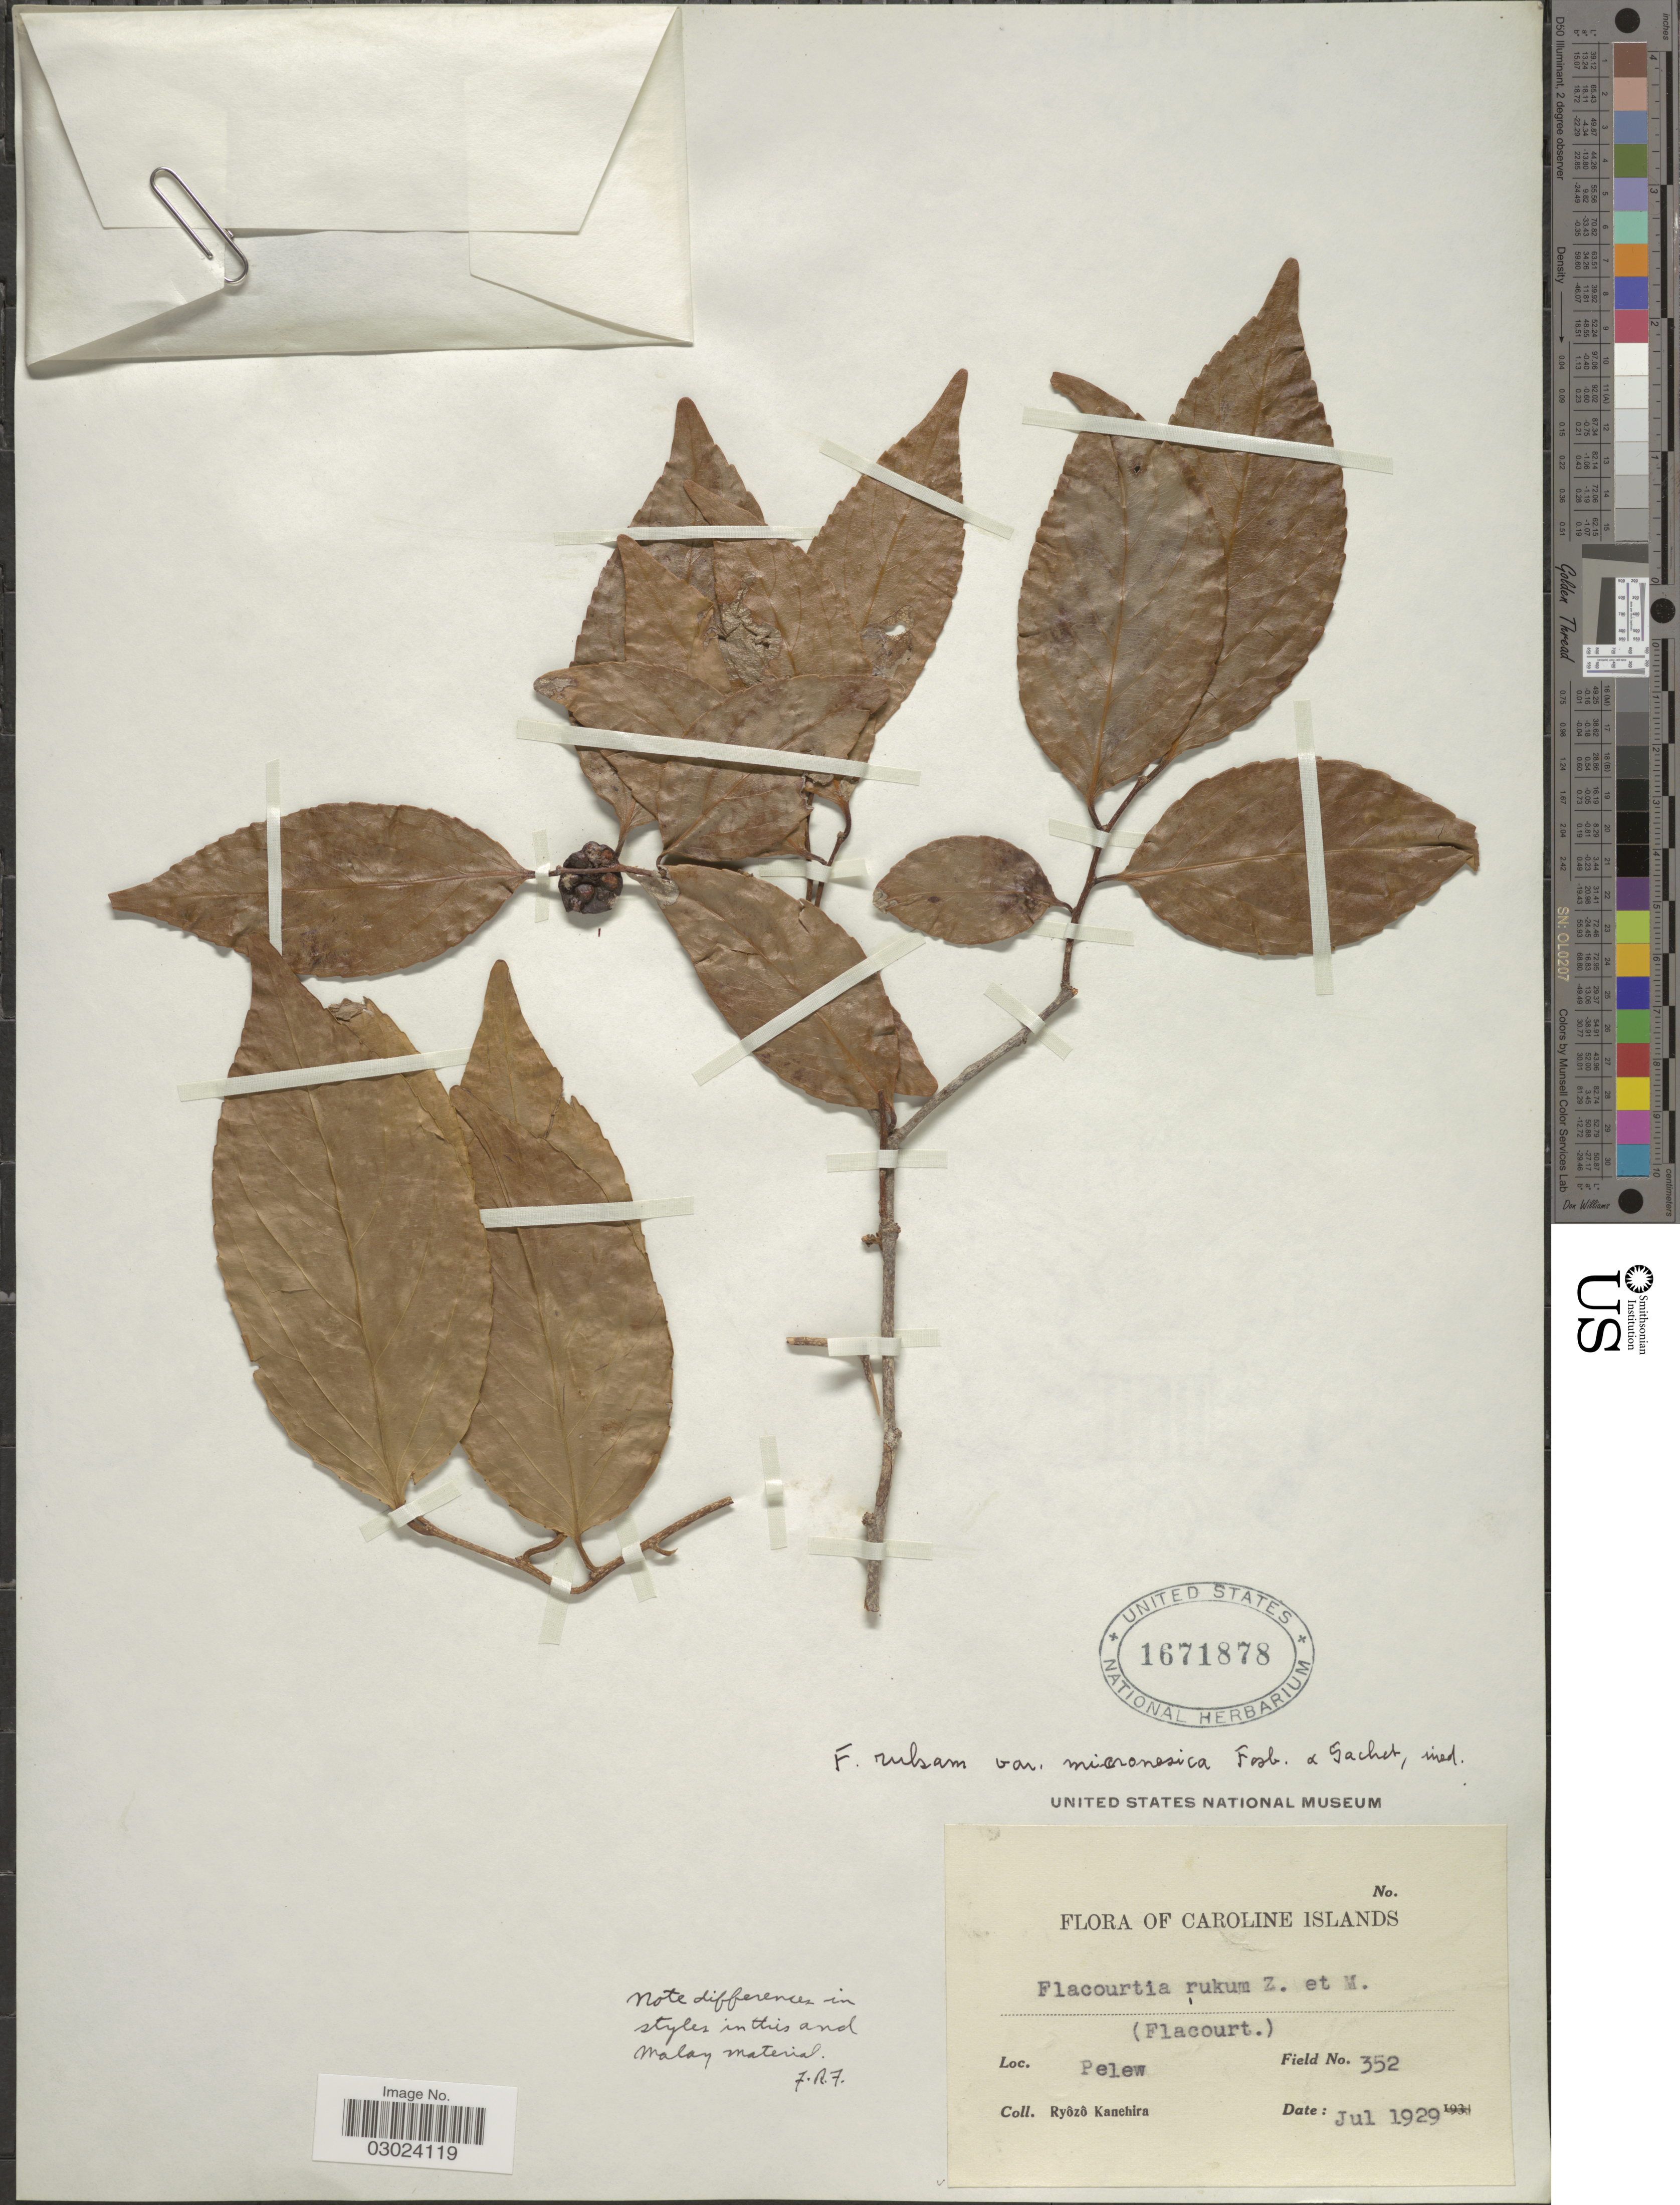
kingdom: Plantae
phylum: Tracheophyta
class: Magnoliopsida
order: Malpighiales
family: Salicaceae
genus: Flacourtia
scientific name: Flacourtia rukam var. micronesica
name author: Fosberg & Sachet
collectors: R. Kanehira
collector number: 352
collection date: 1929-07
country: Palau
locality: Caroline Islands. Pelew.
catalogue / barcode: US 1671878